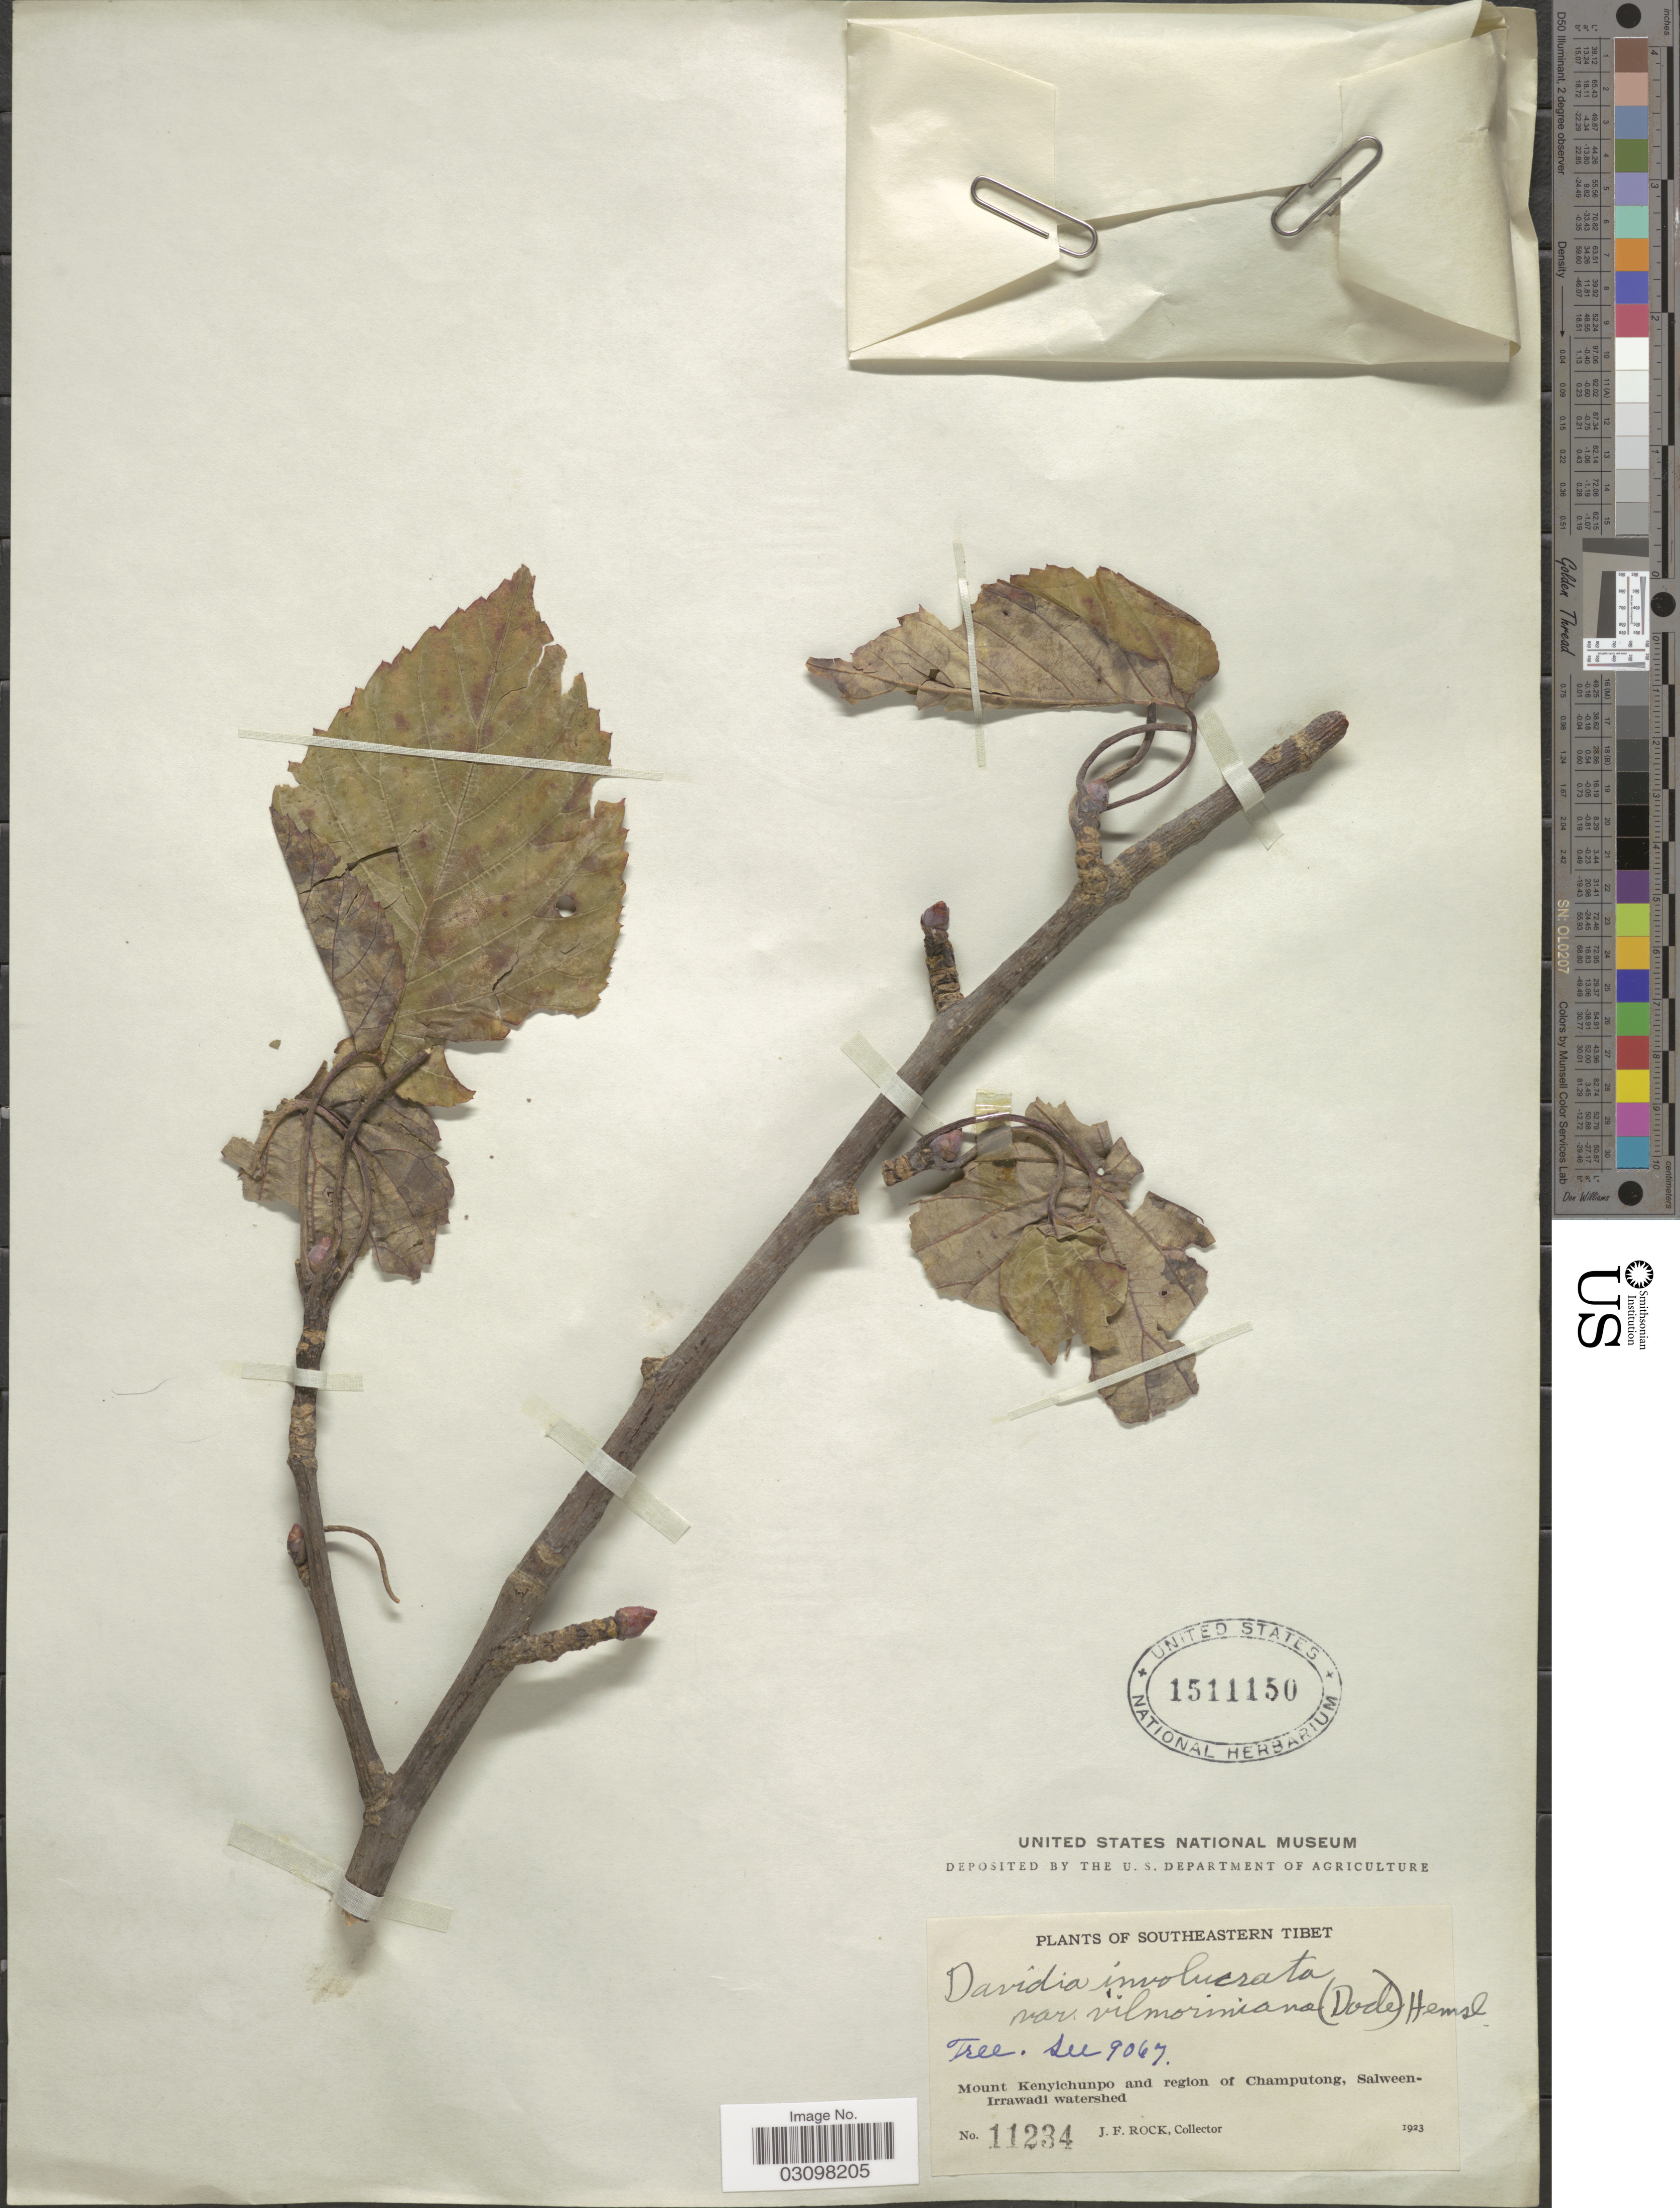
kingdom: Plantae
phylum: Tracheophyta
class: Magnoliopsida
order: Cornales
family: Nyssaceae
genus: Davidia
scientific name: Davidia involucrata var. vilmoriniana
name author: (Dode) Hemsl.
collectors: J. Rock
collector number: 11234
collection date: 1923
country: China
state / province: Xizang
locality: Southeastern Tibet. Mount Kenyichunpo and region of Champutong, Salween-Irrawadi watershed.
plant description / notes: Fruit temporarily sampled for micro-CT scanning.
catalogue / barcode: US 1511150